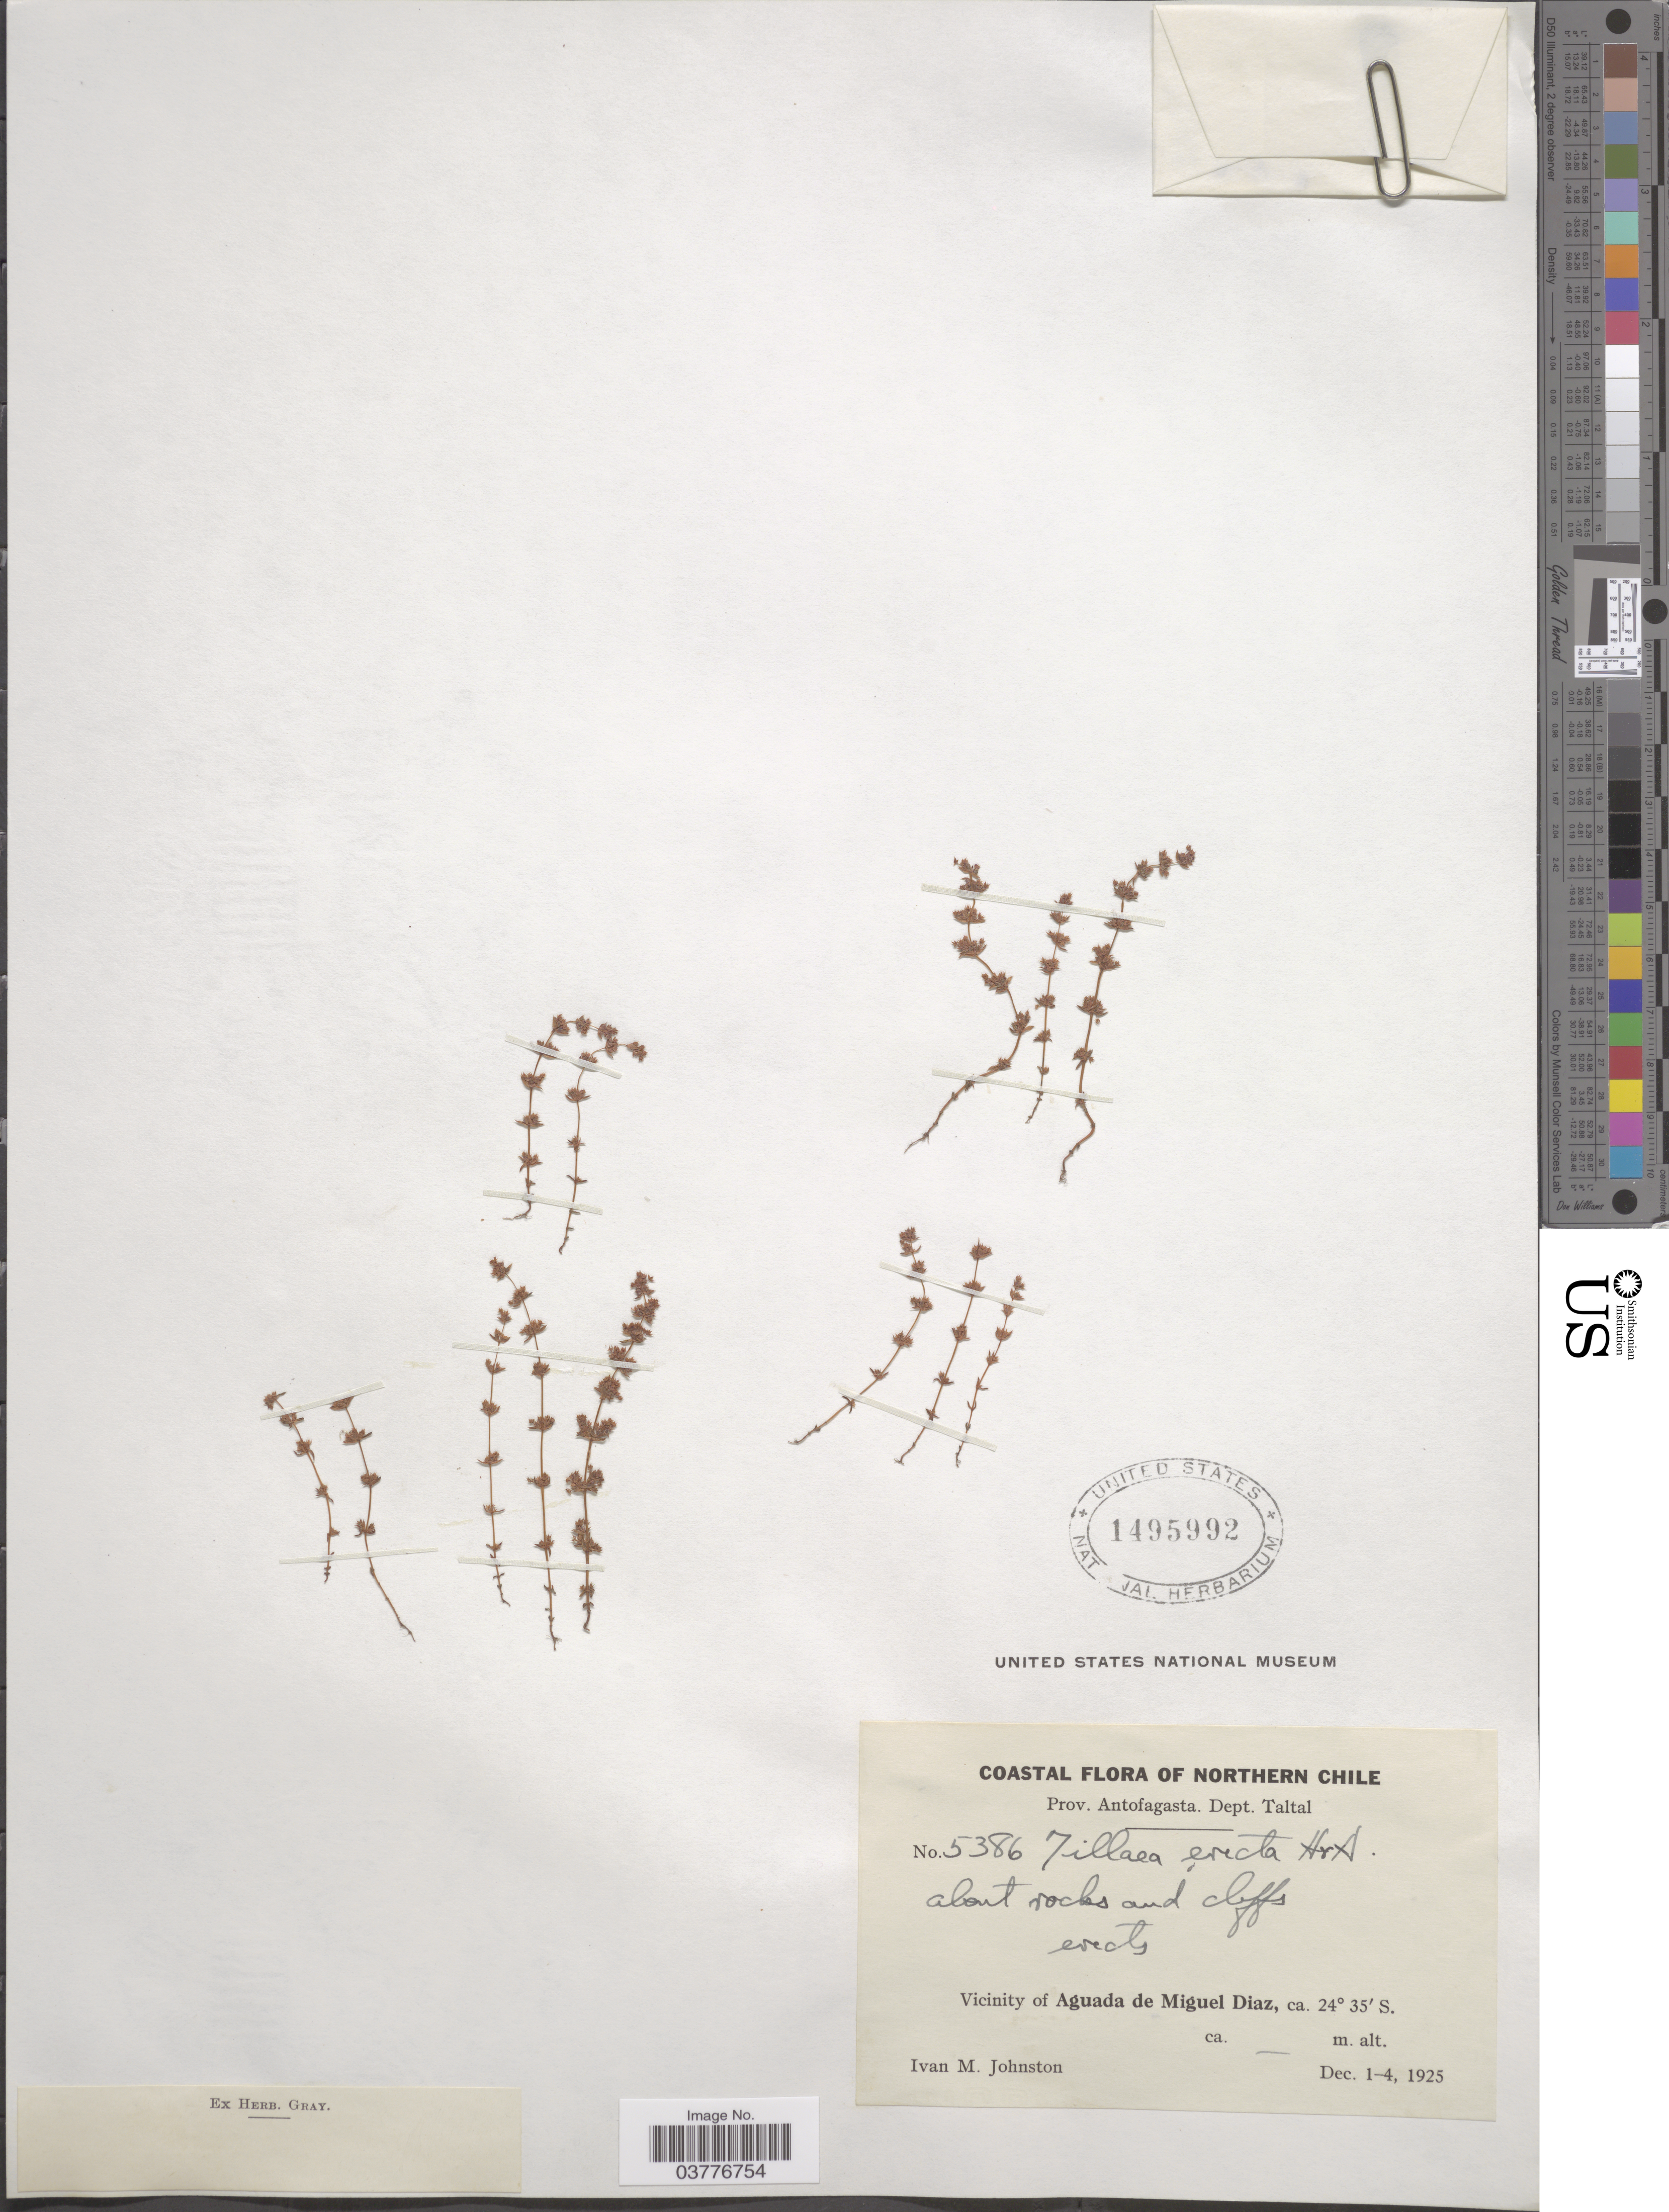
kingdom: Plantae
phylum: Tracheophyta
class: Magnoliopsida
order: Saxifragales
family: Crassulaceae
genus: Crassula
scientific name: Crassula connata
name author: (Ruiz & Pav.) A. Berger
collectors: I.M. Johnston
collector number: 5386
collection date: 1925-12-01/1925-12-04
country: Chile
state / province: Antofagasta (II)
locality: Coastal Northern Chile. Dept. Taltal. Vicinity of Aguada de Miguel Diaz.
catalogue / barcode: US 1495992